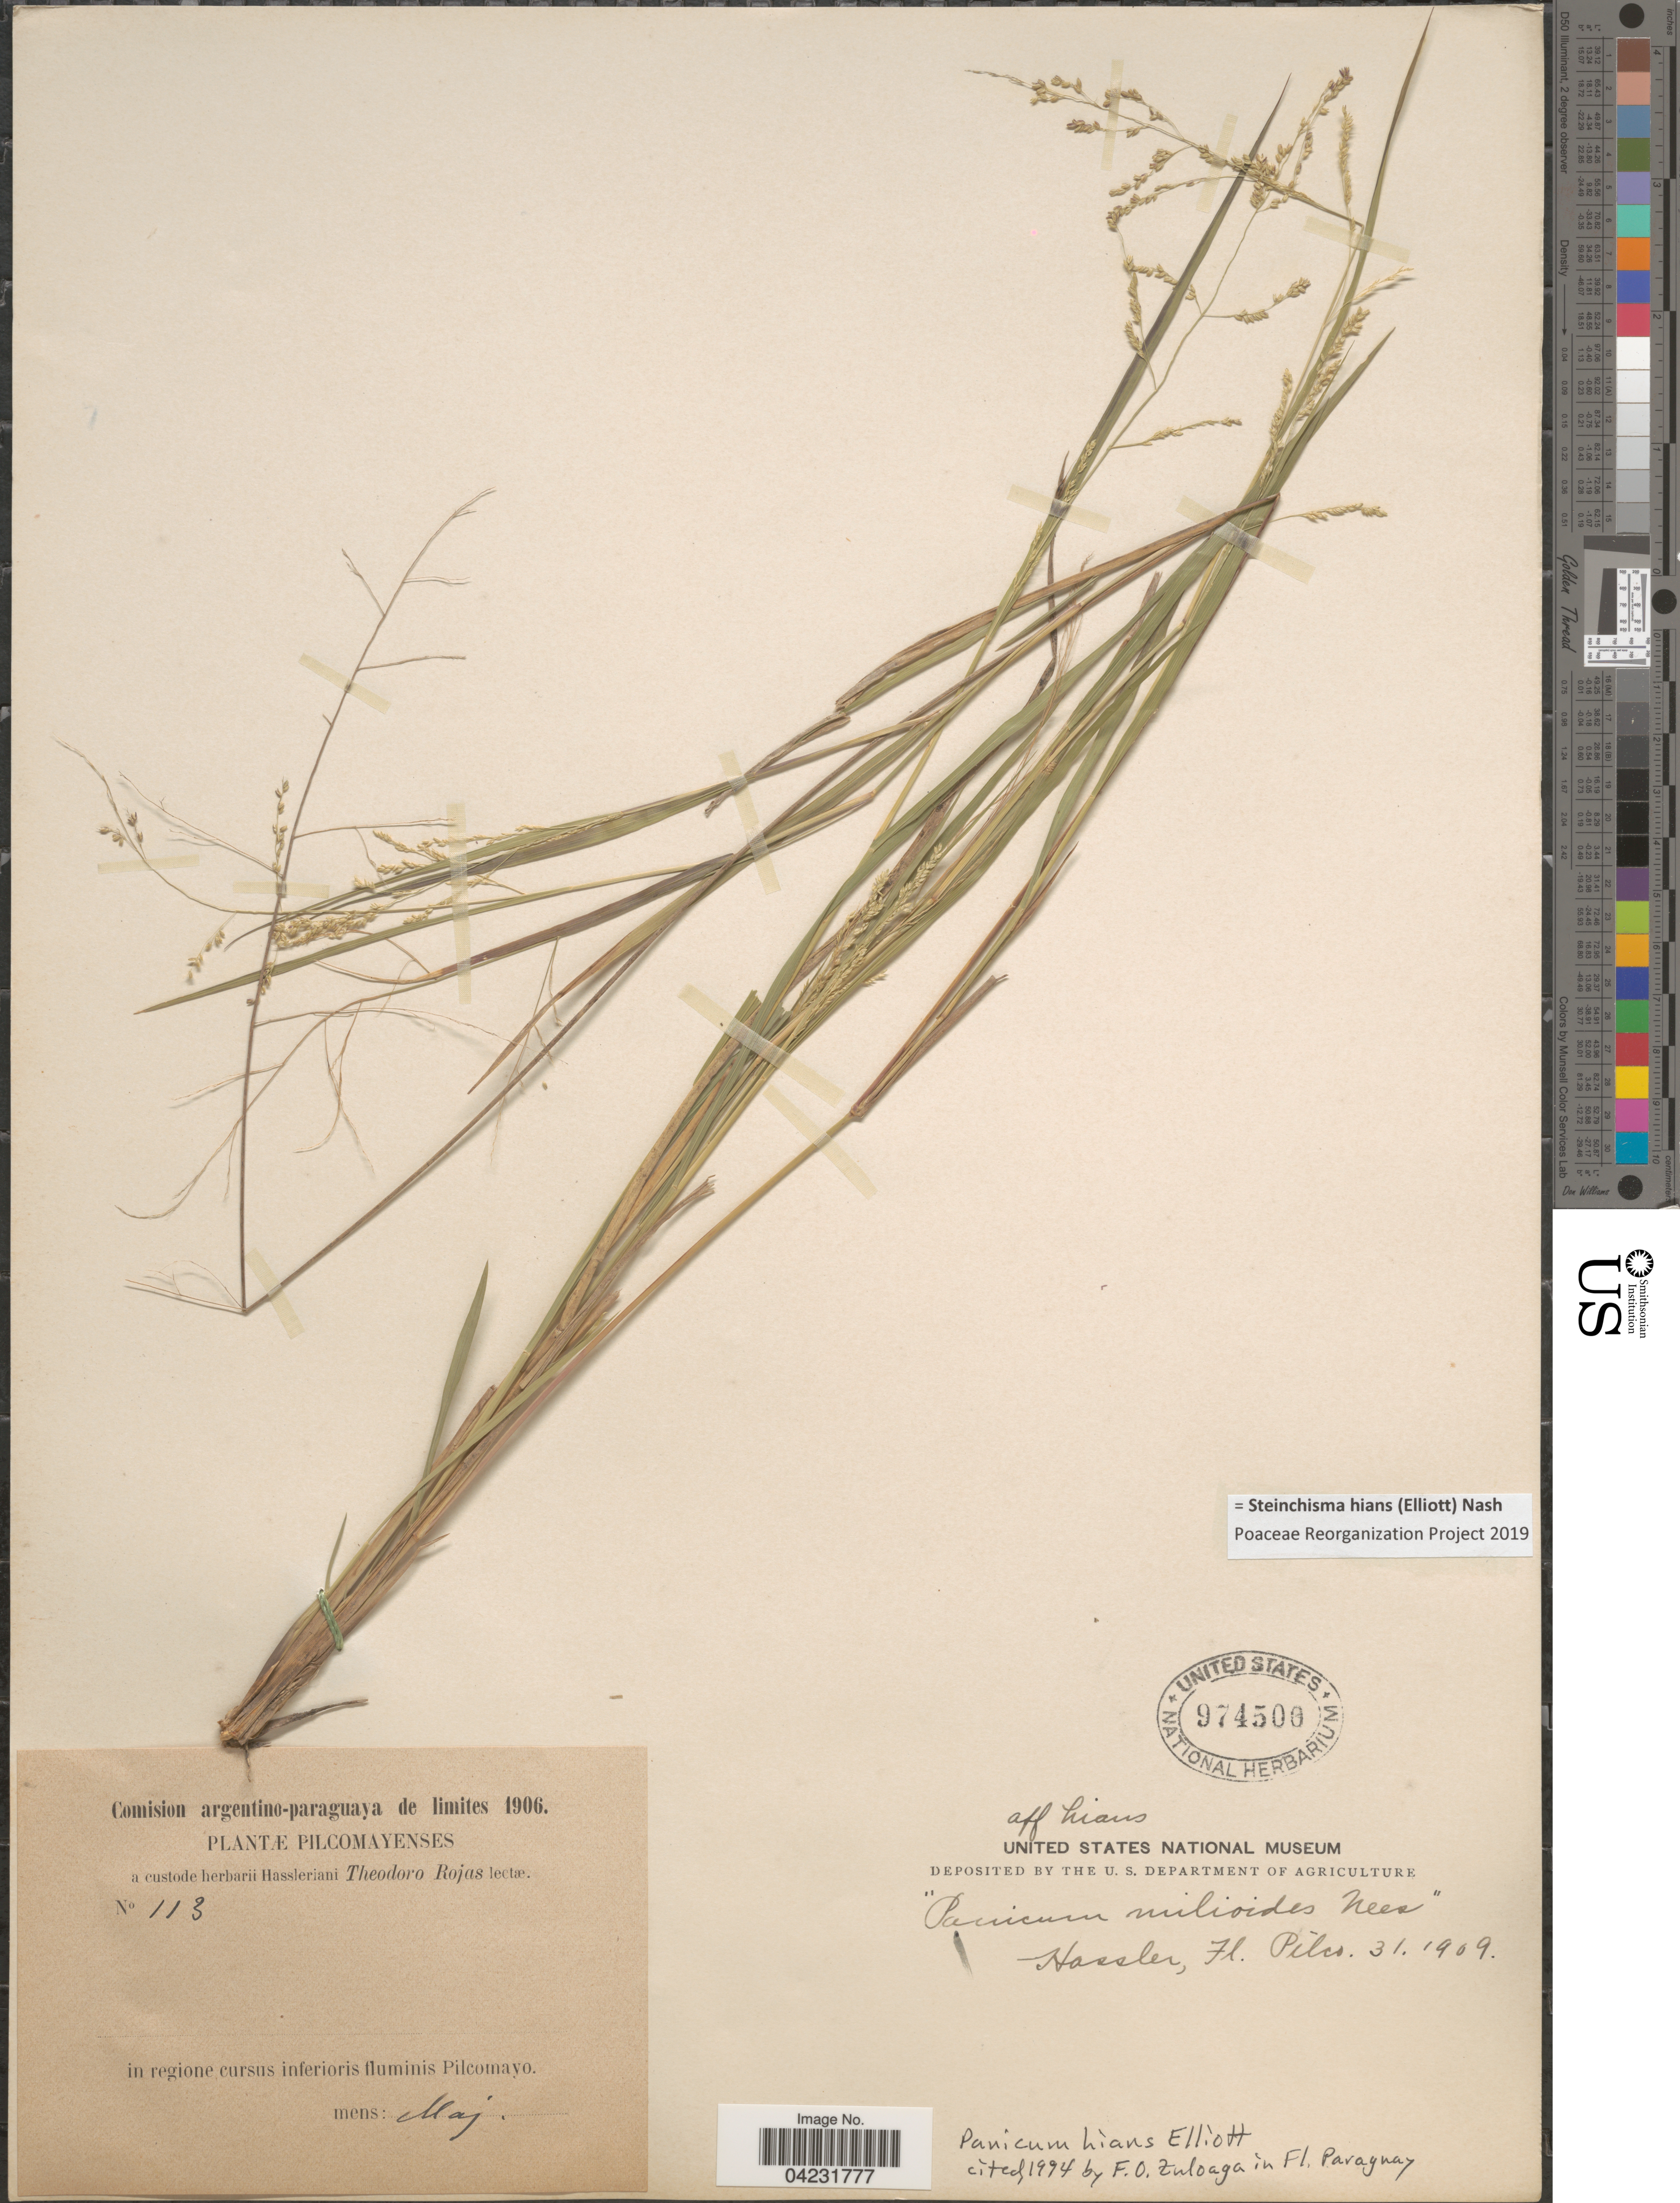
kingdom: Plantae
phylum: Tracheophyta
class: Liliopsida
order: Poales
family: Poaceae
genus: Steinchisma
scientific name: Steinchisma hians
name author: (Elliott) Nash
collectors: Hassler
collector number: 113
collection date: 1906-05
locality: Pilcomayenses. In regione cursus inferioris fluminis Pilcomayo.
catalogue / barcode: US 974500